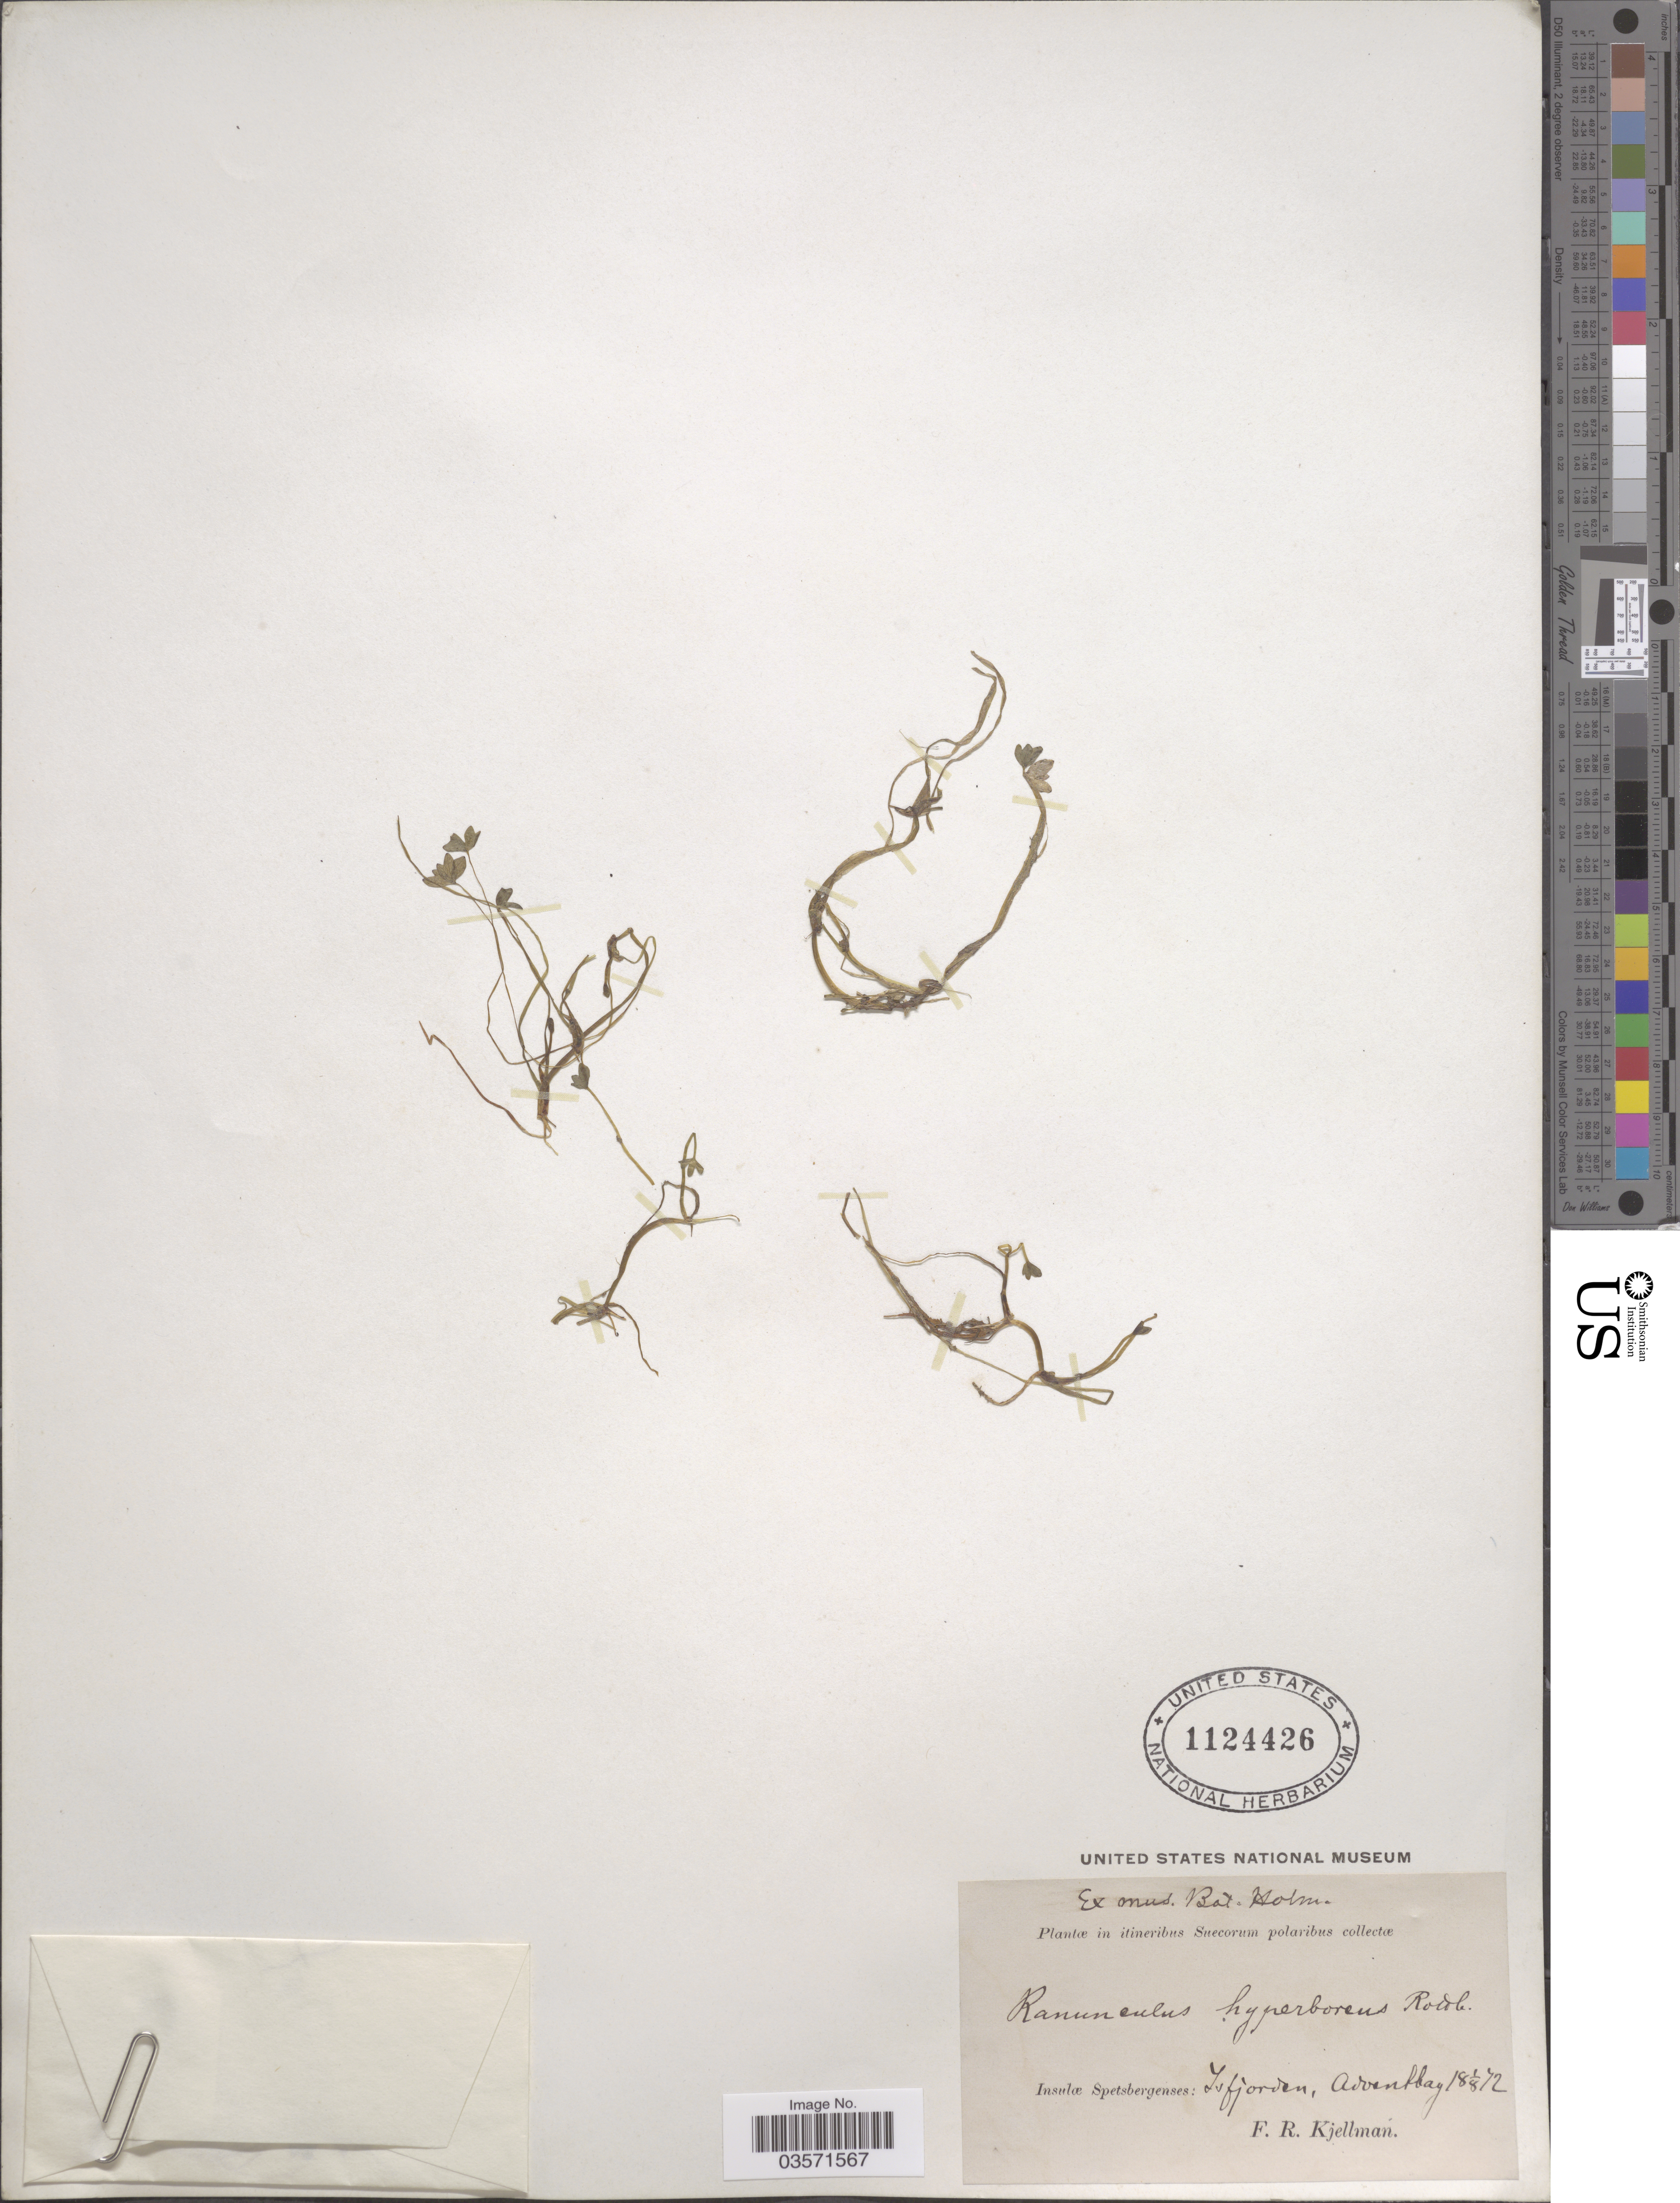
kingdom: Plantae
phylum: Tracheophyta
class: Magnoliopsida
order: Ranunculales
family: Ranunculaceae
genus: Ranunculus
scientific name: Ranunculus hyperboreus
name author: Rottb.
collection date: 1872-08-01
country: Norway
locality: In itineribus Suecorum polaribus collectæ. Insulæ Spetsbergenses: Isfjorden, Adventbay.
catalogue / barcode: US 1124426